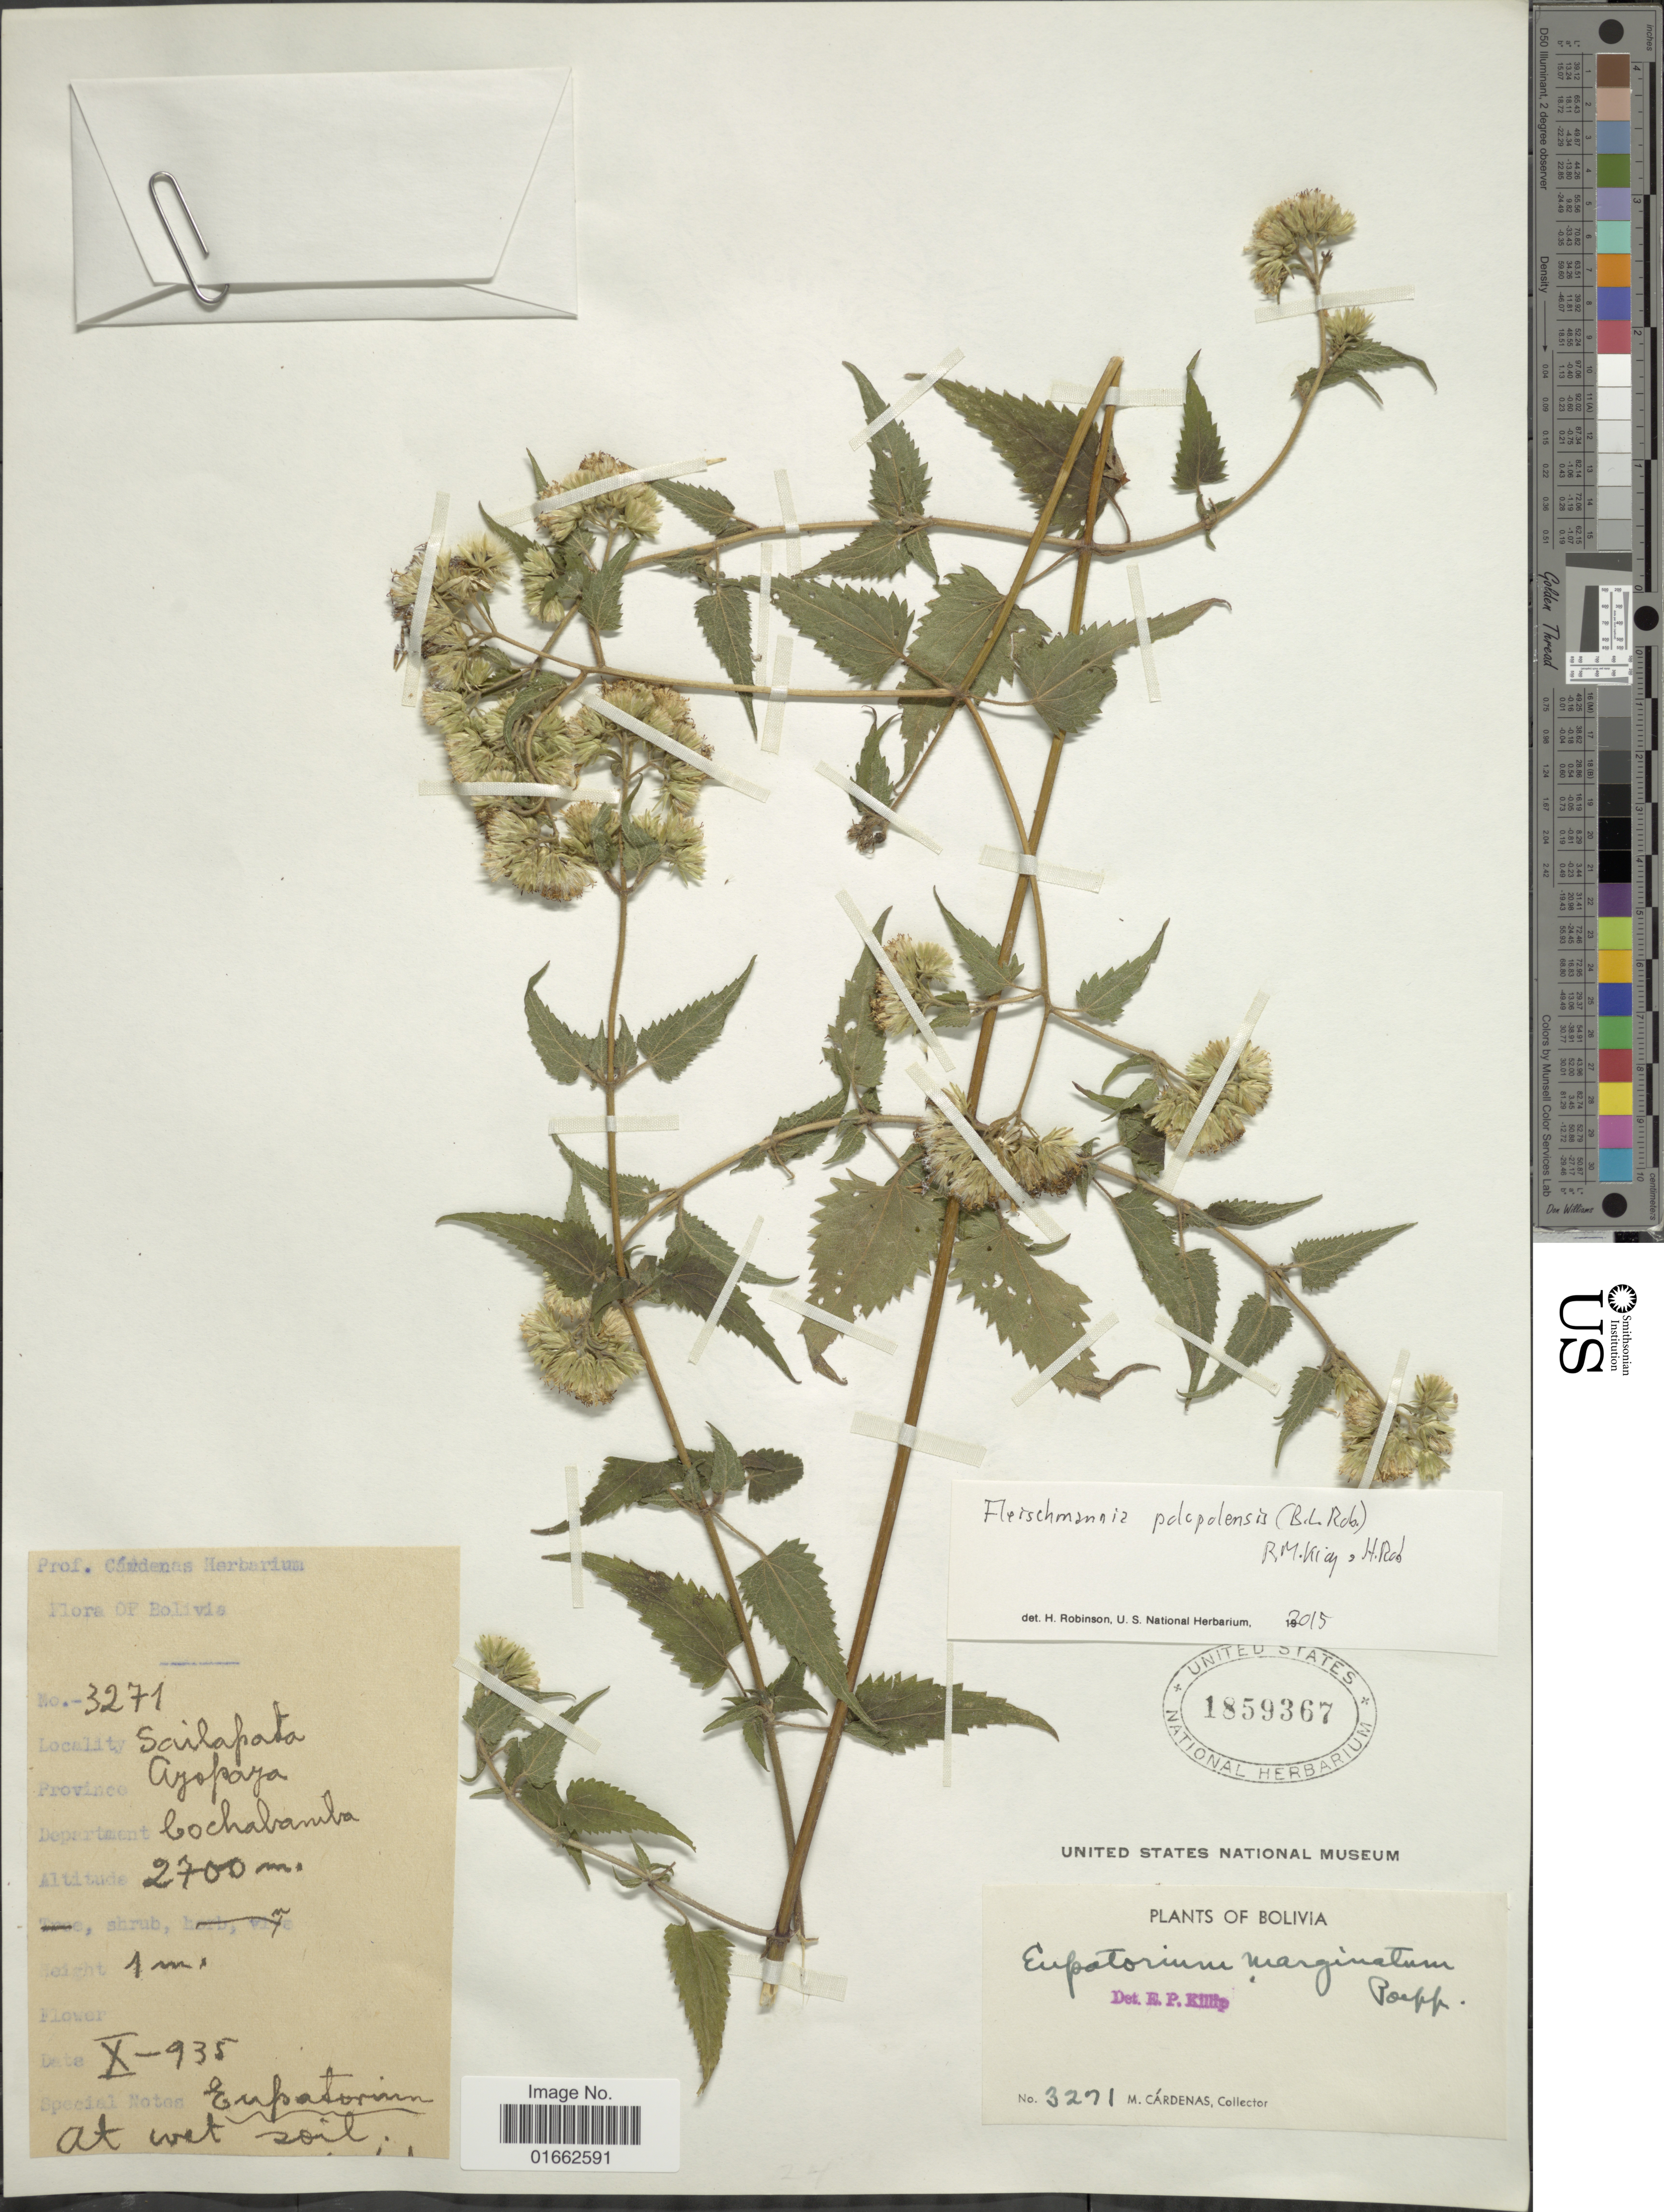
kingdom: Plantae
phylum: Tracheophyta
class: Magnoliopsida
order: Asterales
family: Asteraceae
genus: Fleischmannia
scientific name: Fleischmannia polopolensis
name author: (B.L. Rob.) R.M. King & H. Rob.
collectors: M. Cárdenas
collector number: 3271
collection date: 1935-10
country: Bolivia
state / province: Cochabamba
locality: Sailapata, Province Ayopaya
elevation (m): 2700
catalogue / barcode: US 1859367